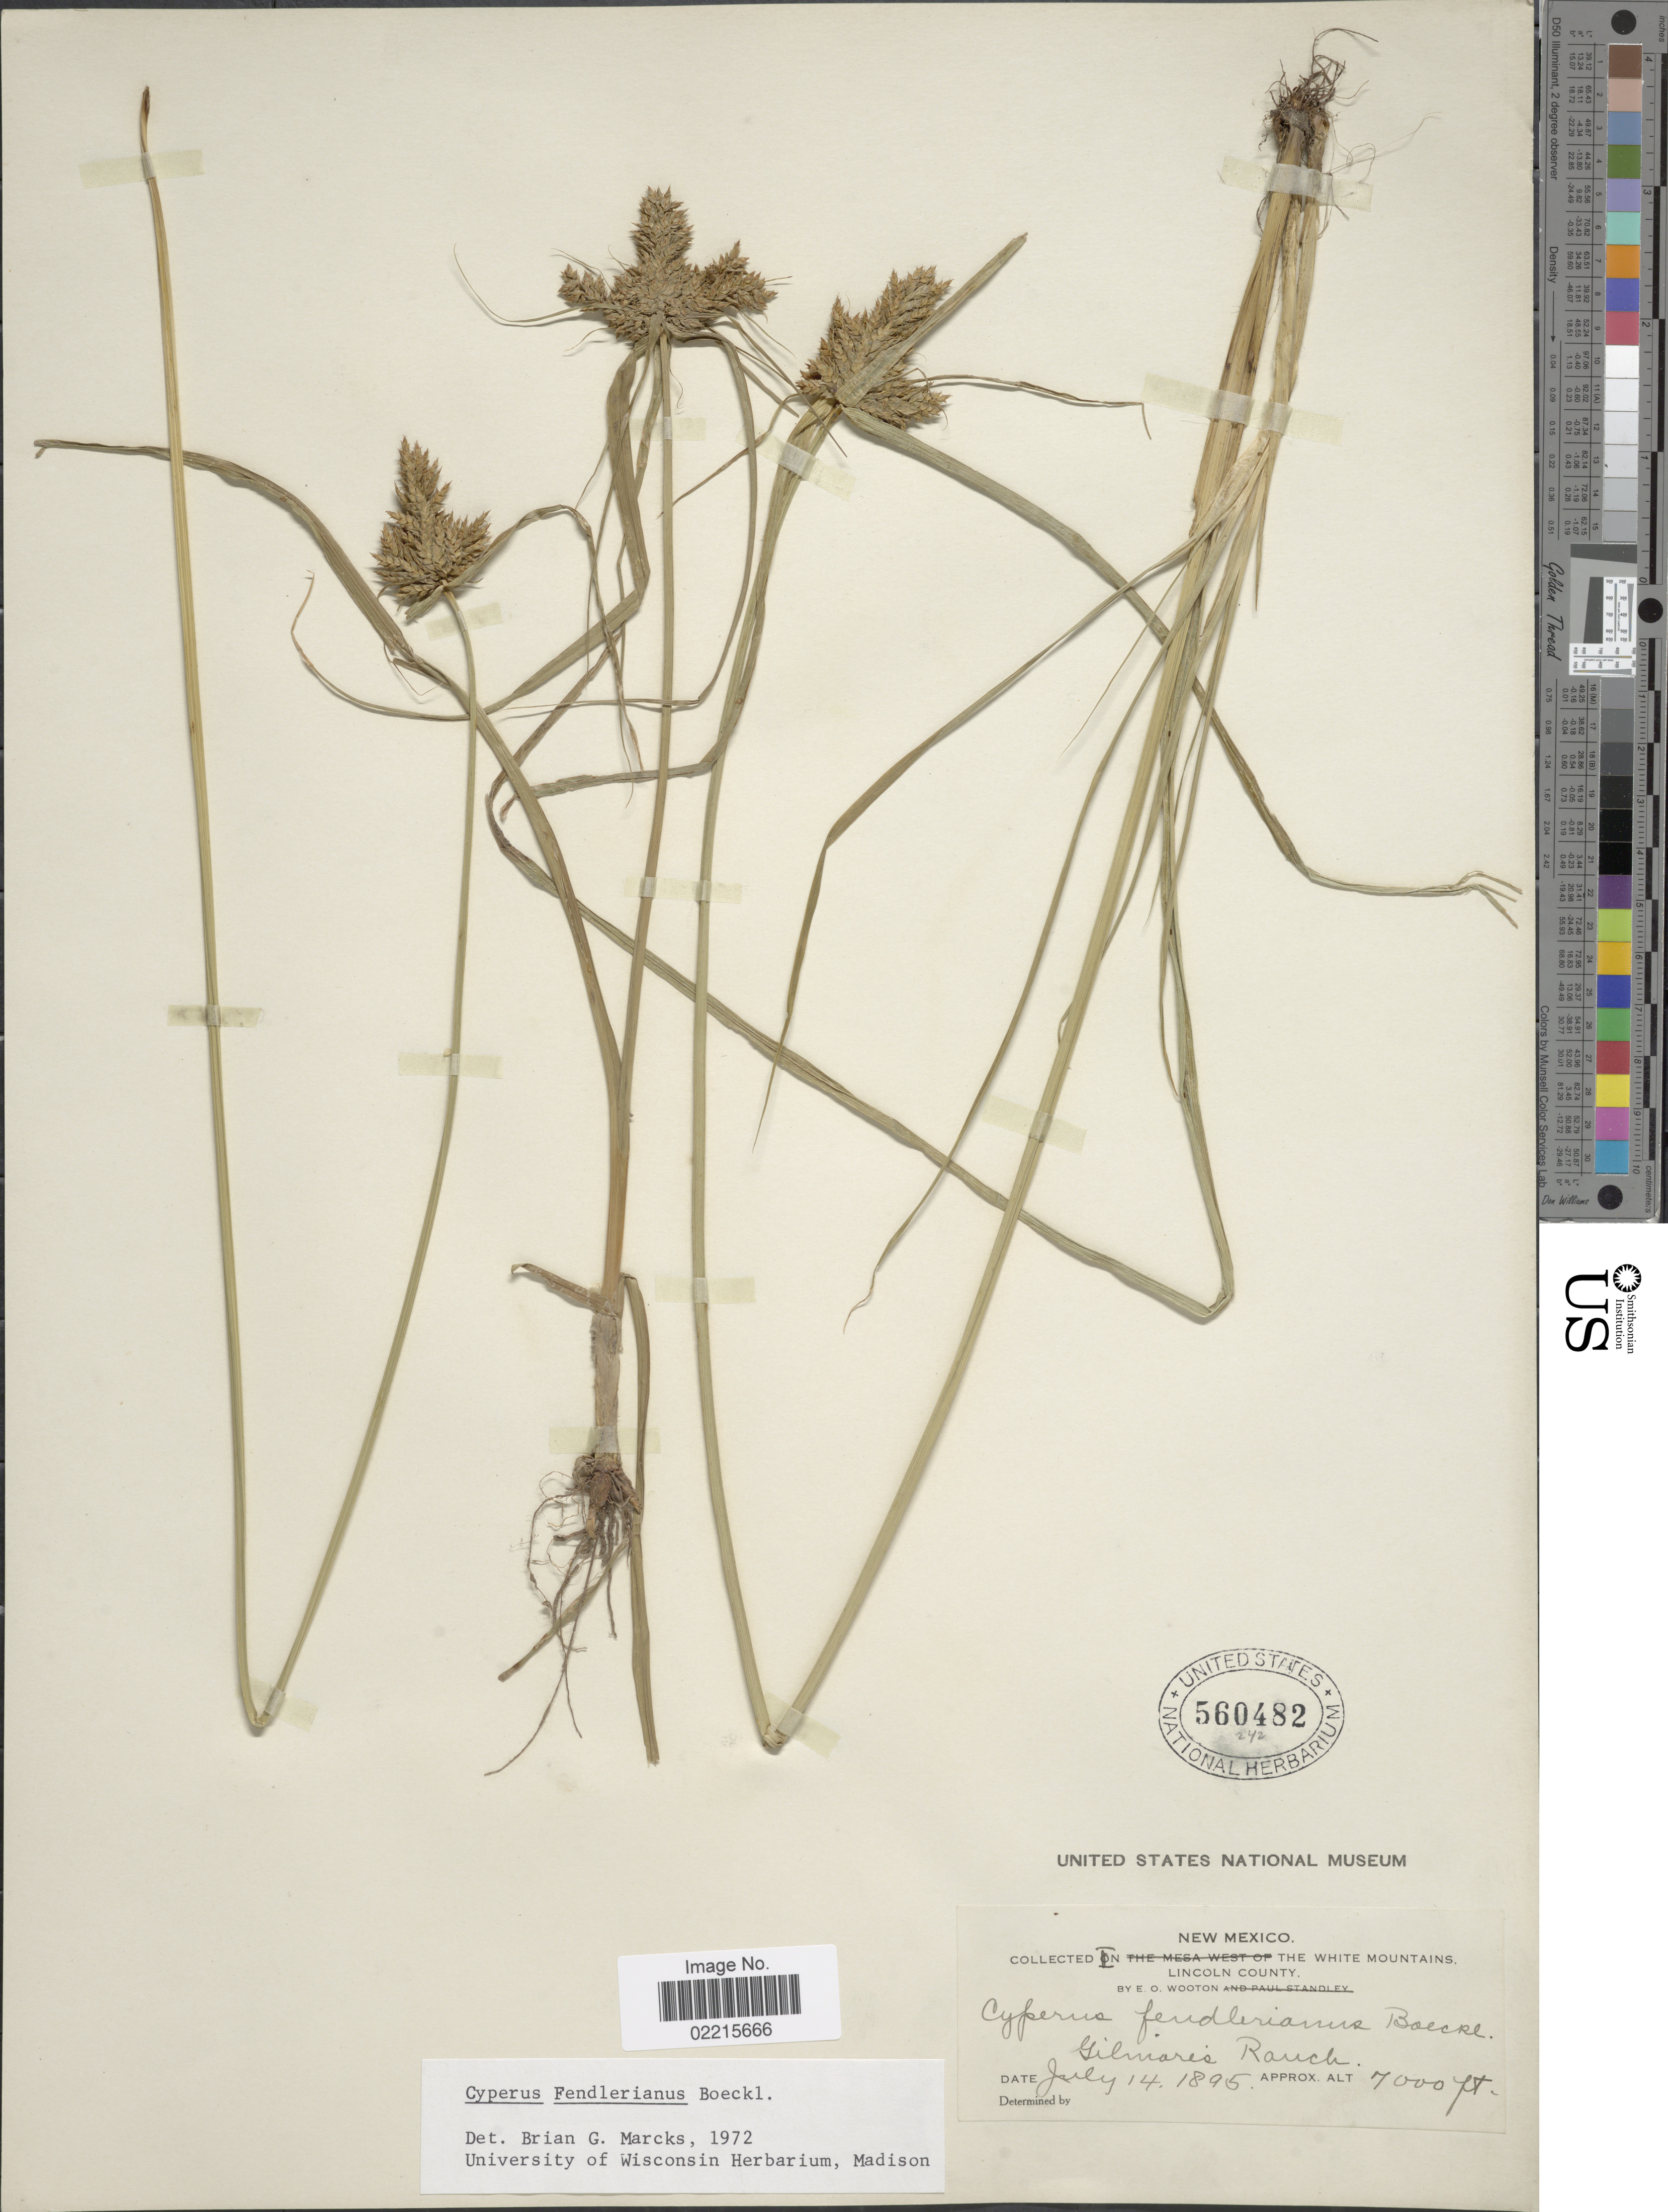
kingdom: Plantae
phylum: Tracheophyta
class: Liliopsida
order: Poales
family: Cyperaceae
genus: Cyperus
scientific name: Cyperus fendlerianus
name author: Boeckeler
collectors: E. O. Wooton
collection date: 1895-07-14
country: United States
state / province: New Mexico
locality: In the White Mountains, Gilmares Ranch, Lincoln County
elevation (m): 2134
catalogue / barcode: US 560482